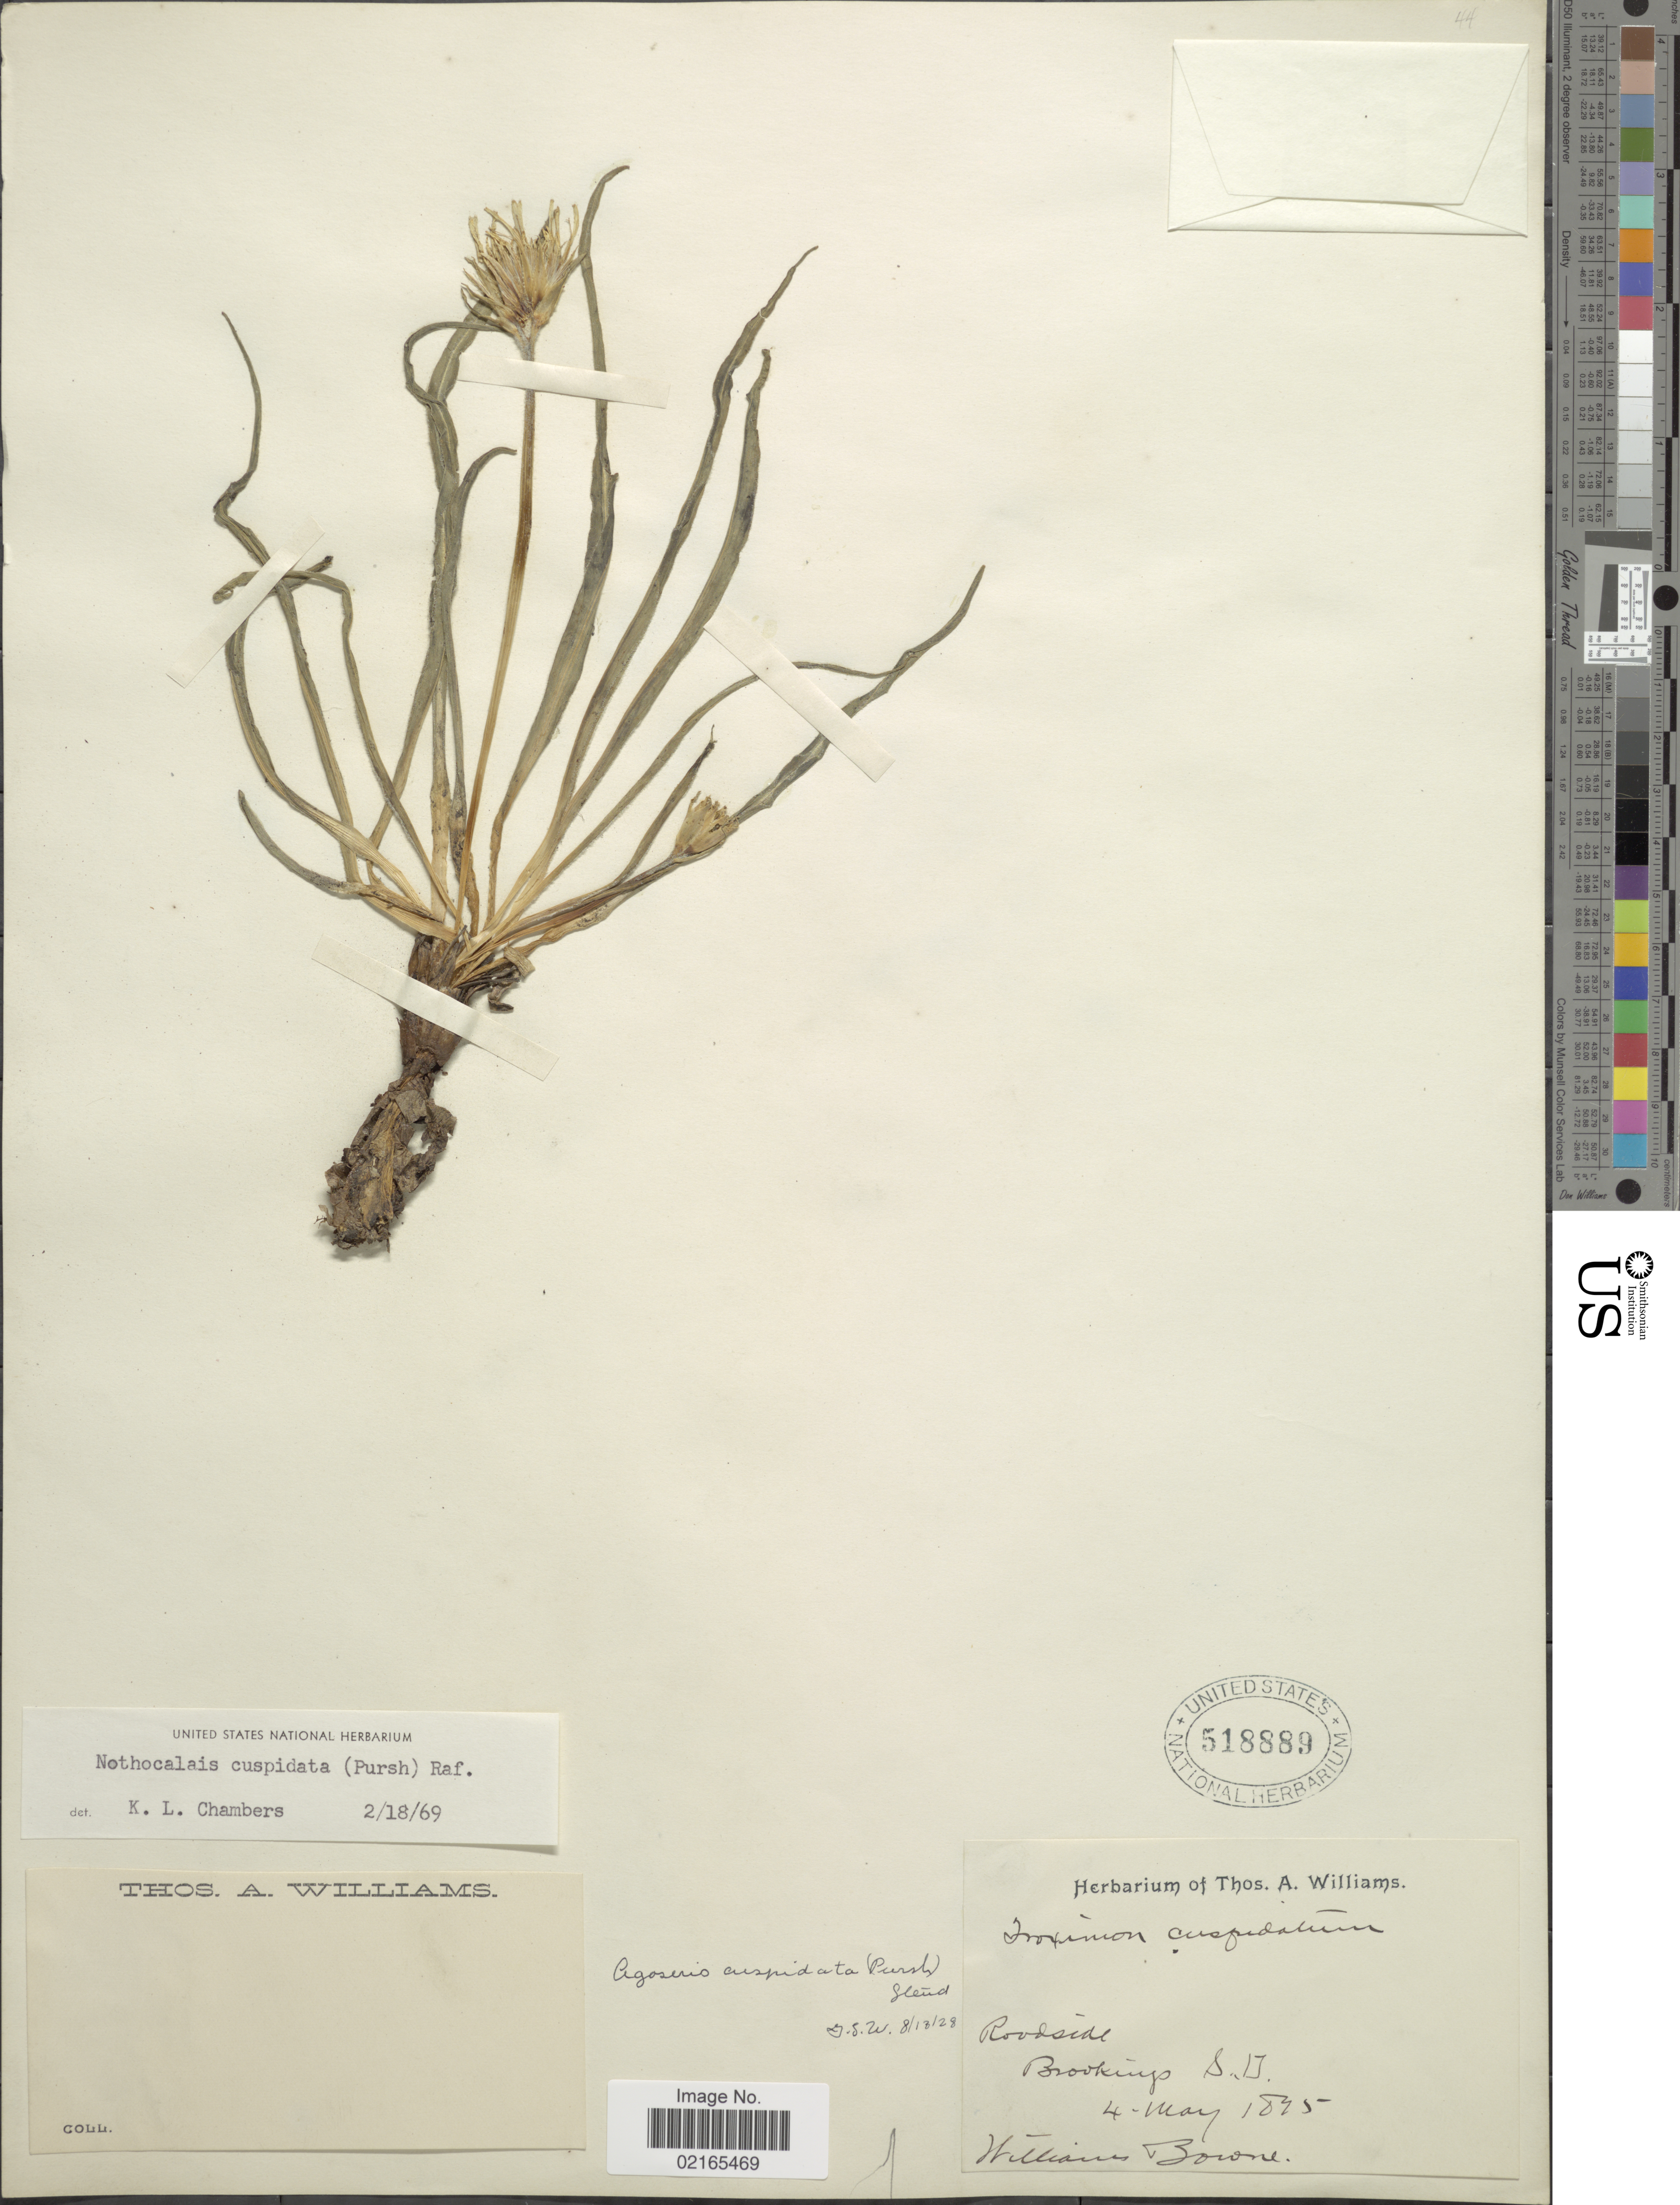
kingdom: Plantae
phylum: Tracheophyta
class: Magnoliopsida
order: Asterales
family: Asteraceae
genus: Nothocalais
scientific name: Nothocalais cuspidata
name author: (Pursh) Greene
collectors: W. Browne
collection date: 1895-05-04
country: United States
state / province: South Dakota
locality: Roadside Brookings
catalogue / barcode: US 518889